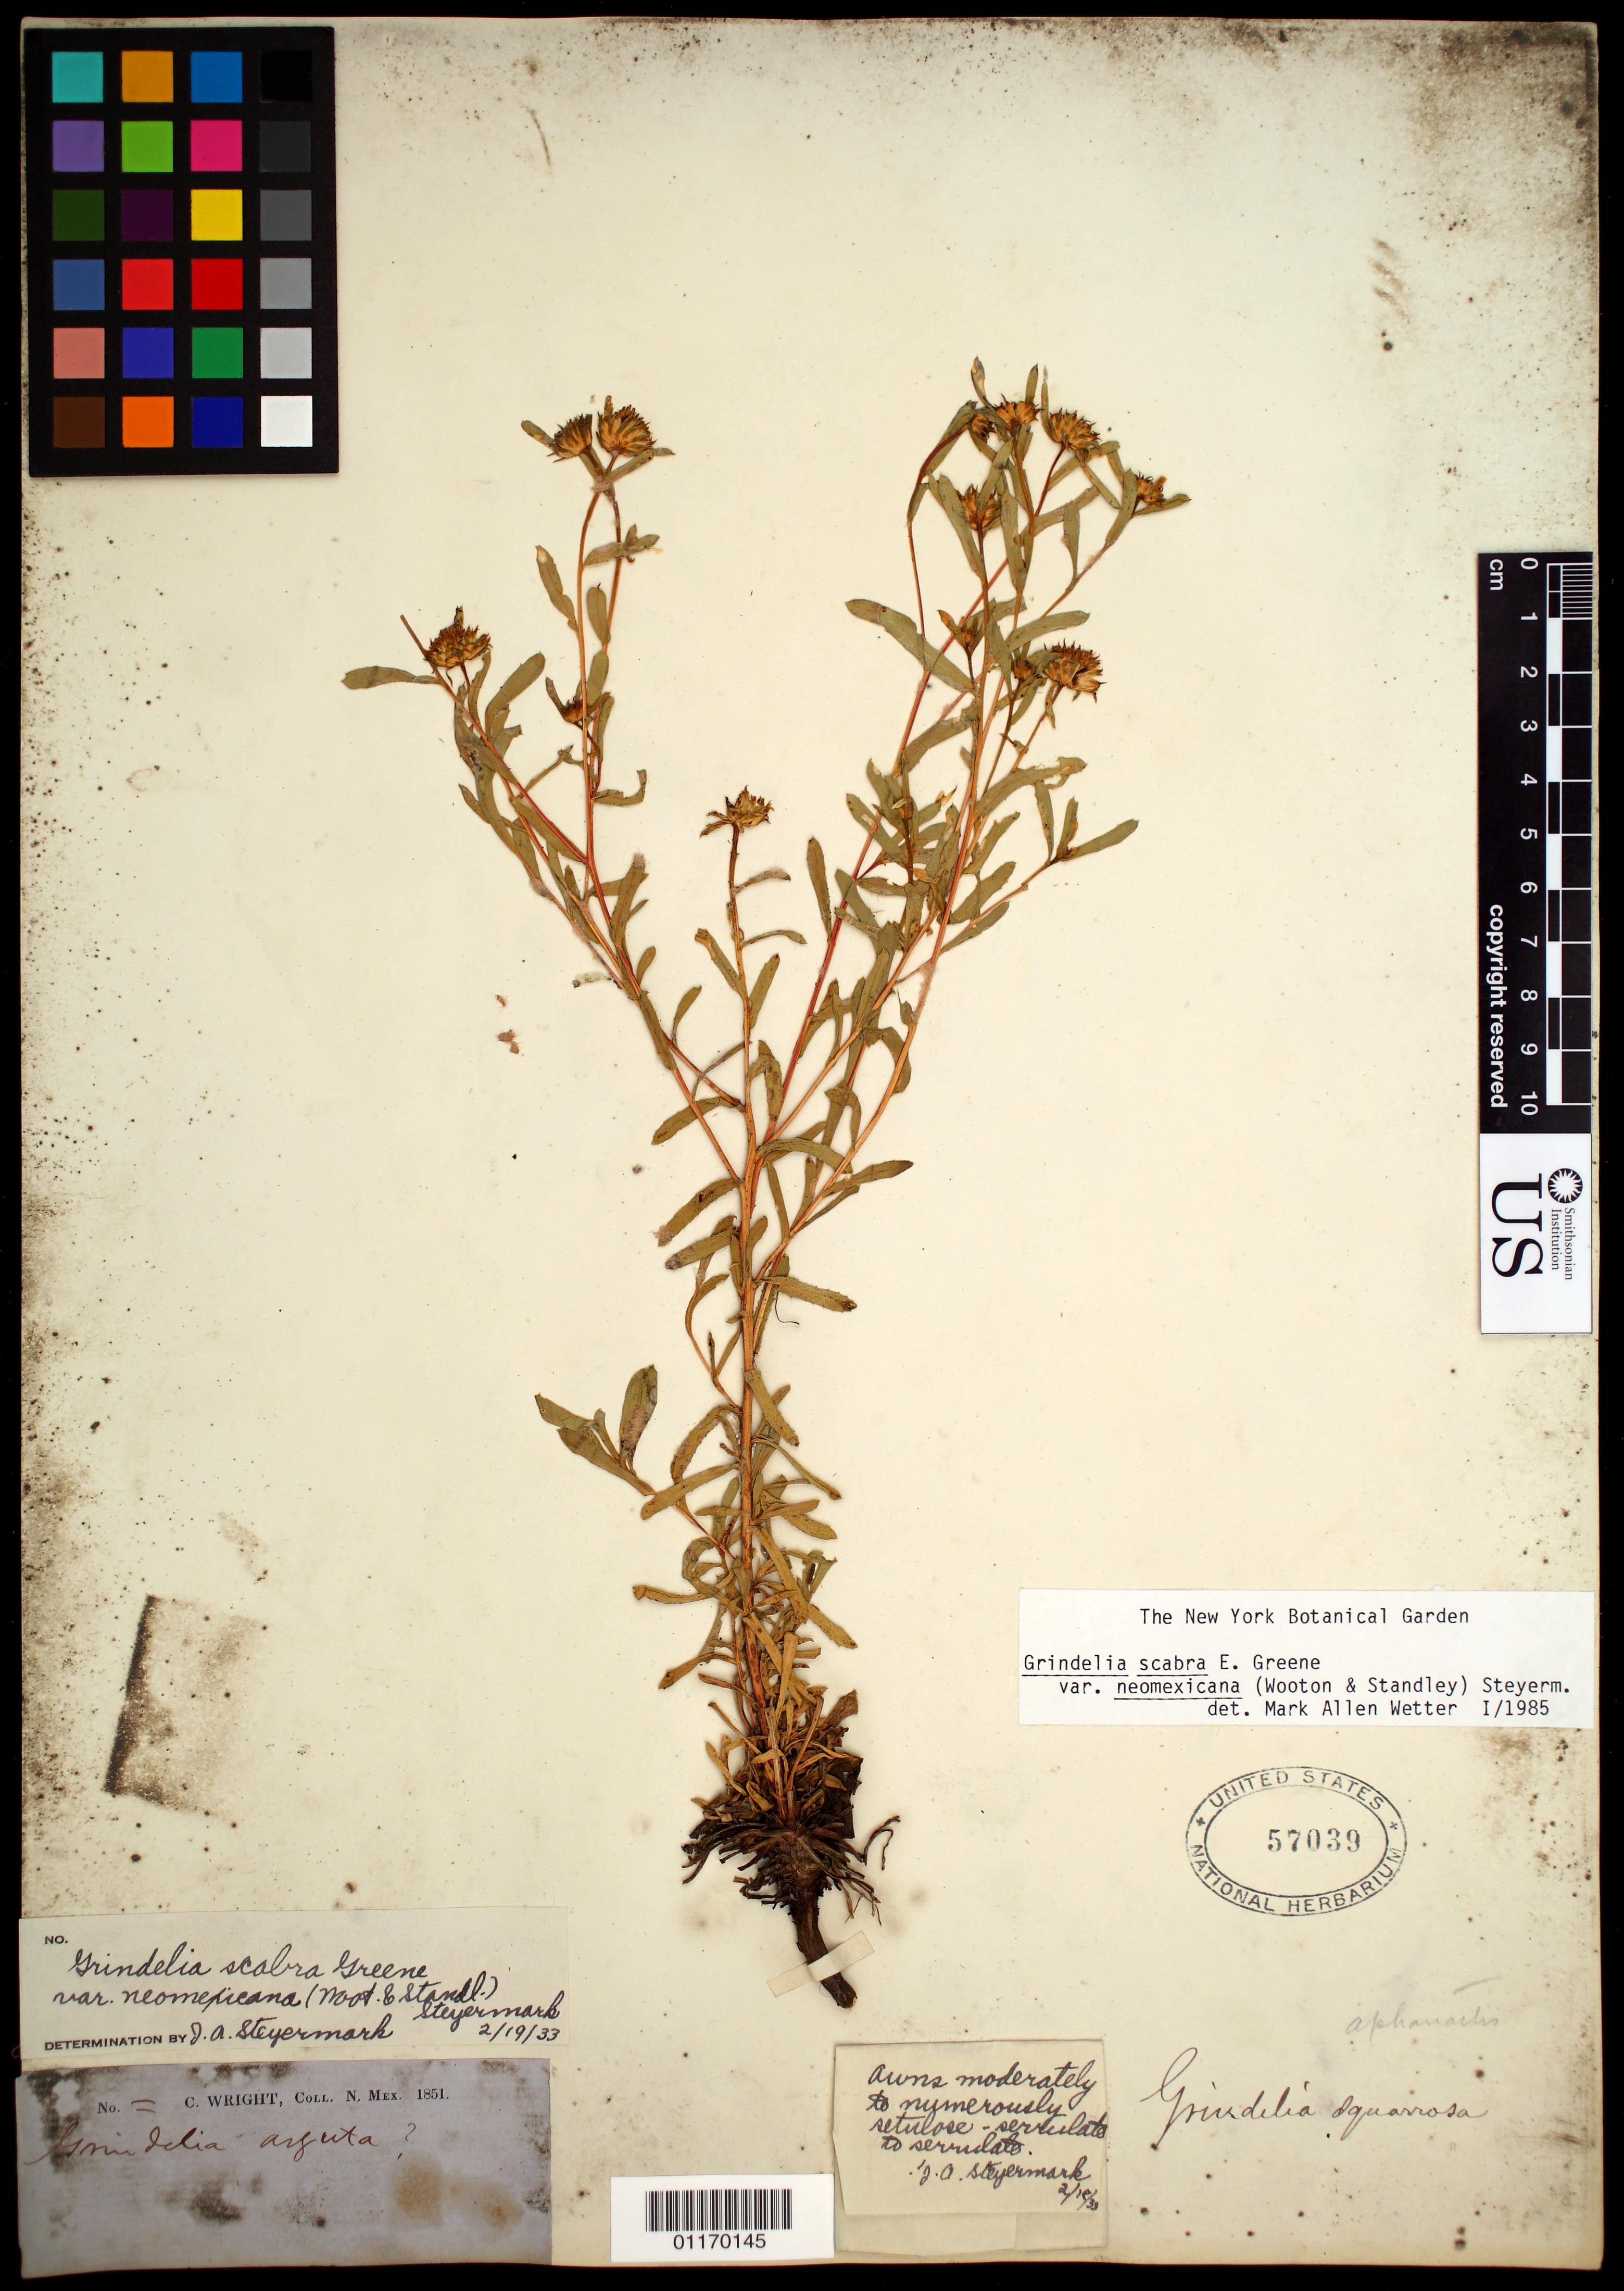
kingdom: Plantae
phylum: Tracheophyta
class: Magnoliopsida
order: Asterales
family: Asteraceae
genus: Grindelia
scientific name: Grindelia scabra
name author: Greene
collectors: C. Wright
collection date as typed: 1851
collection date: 1851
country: United States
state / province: New Mexico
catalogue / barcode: US 57039